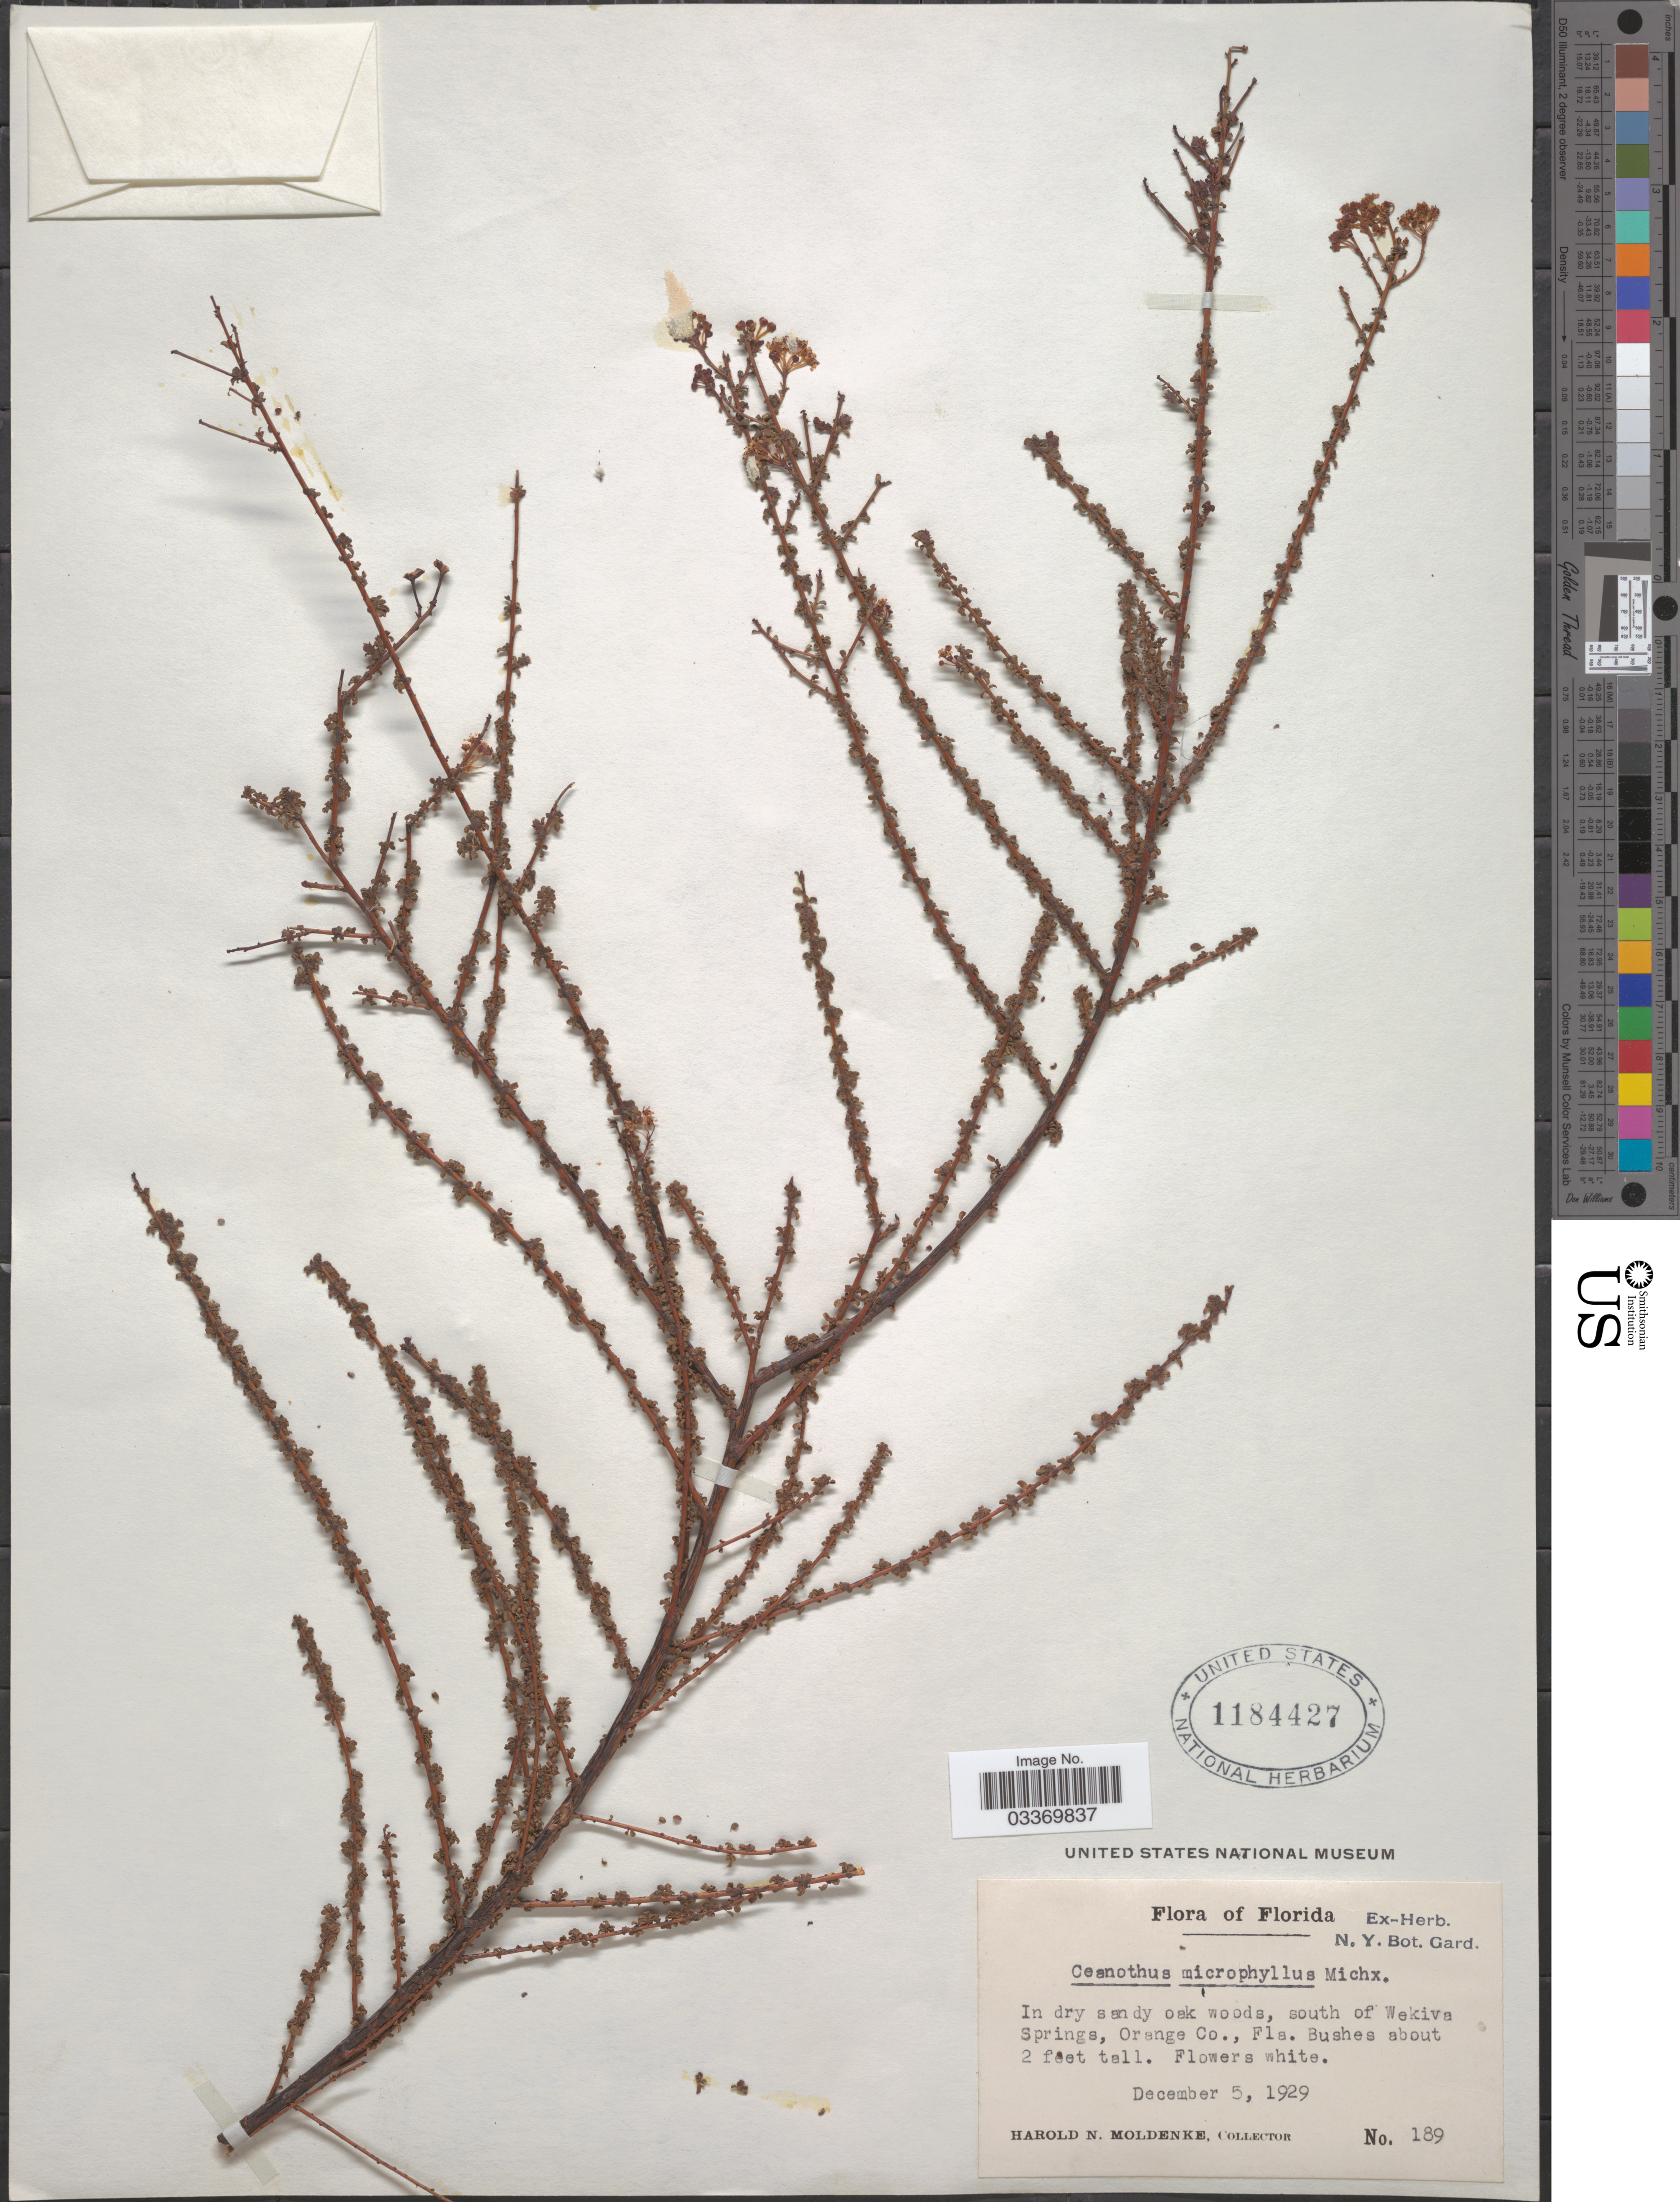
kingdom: Plantae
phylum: Tracheophyta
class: Magnoliopsida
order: Rosales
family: Rhamnaceae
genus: Ceanothus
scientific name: Ceanothus microphyllus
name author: Michx.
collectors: H. N. Moldenke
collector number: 189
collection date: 1929-12-05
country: United States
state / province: Florida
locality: South of Wekiva Springs, Orange Co.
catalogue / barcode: US 1184427